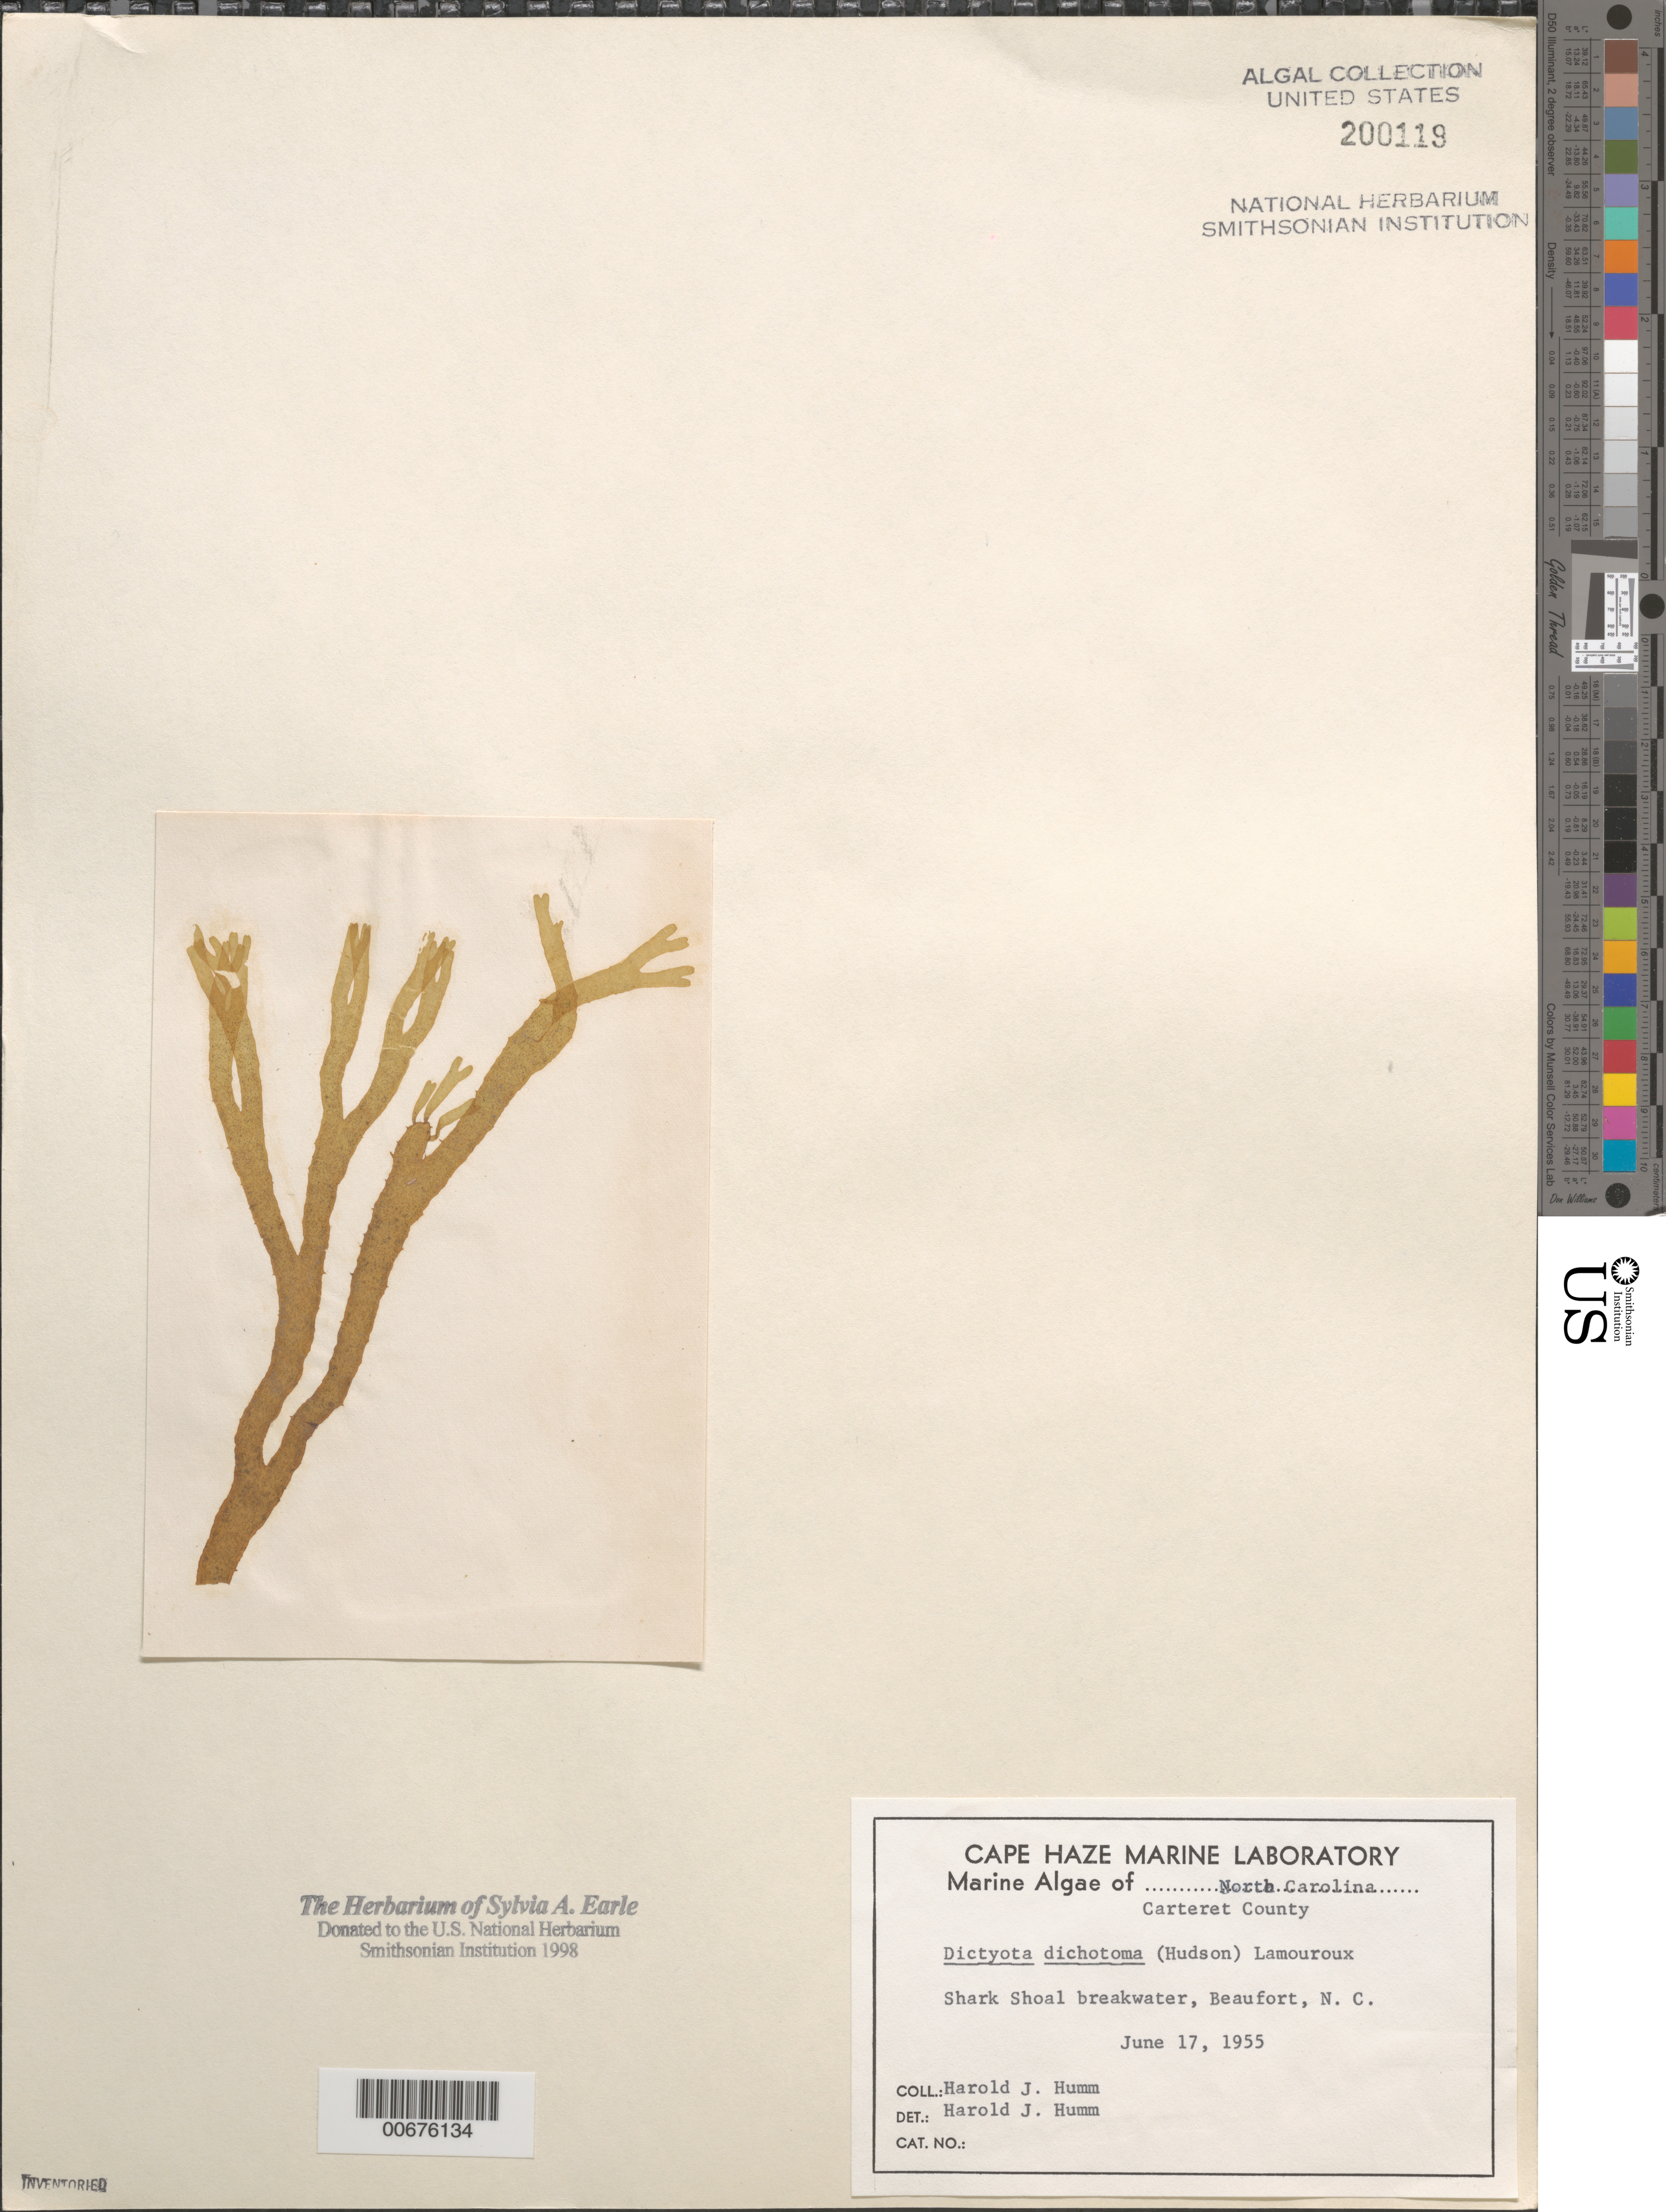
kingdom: Chromista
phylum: Ochrophyta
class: Phaeophyceae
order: Dictyotales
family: Dictyotaceae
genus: Dictyota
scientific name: Dictyota dichotoma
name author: (Huds.) J.V.Lamouroux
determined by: Humm, Harold J.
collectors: H. J. Humm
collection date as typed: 17 Jun 1955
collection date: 1955-06-17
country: United States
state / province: North Carolina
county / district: Carteret County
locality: Shark Shoal breakwater, Beaufort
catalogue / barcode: US 200119